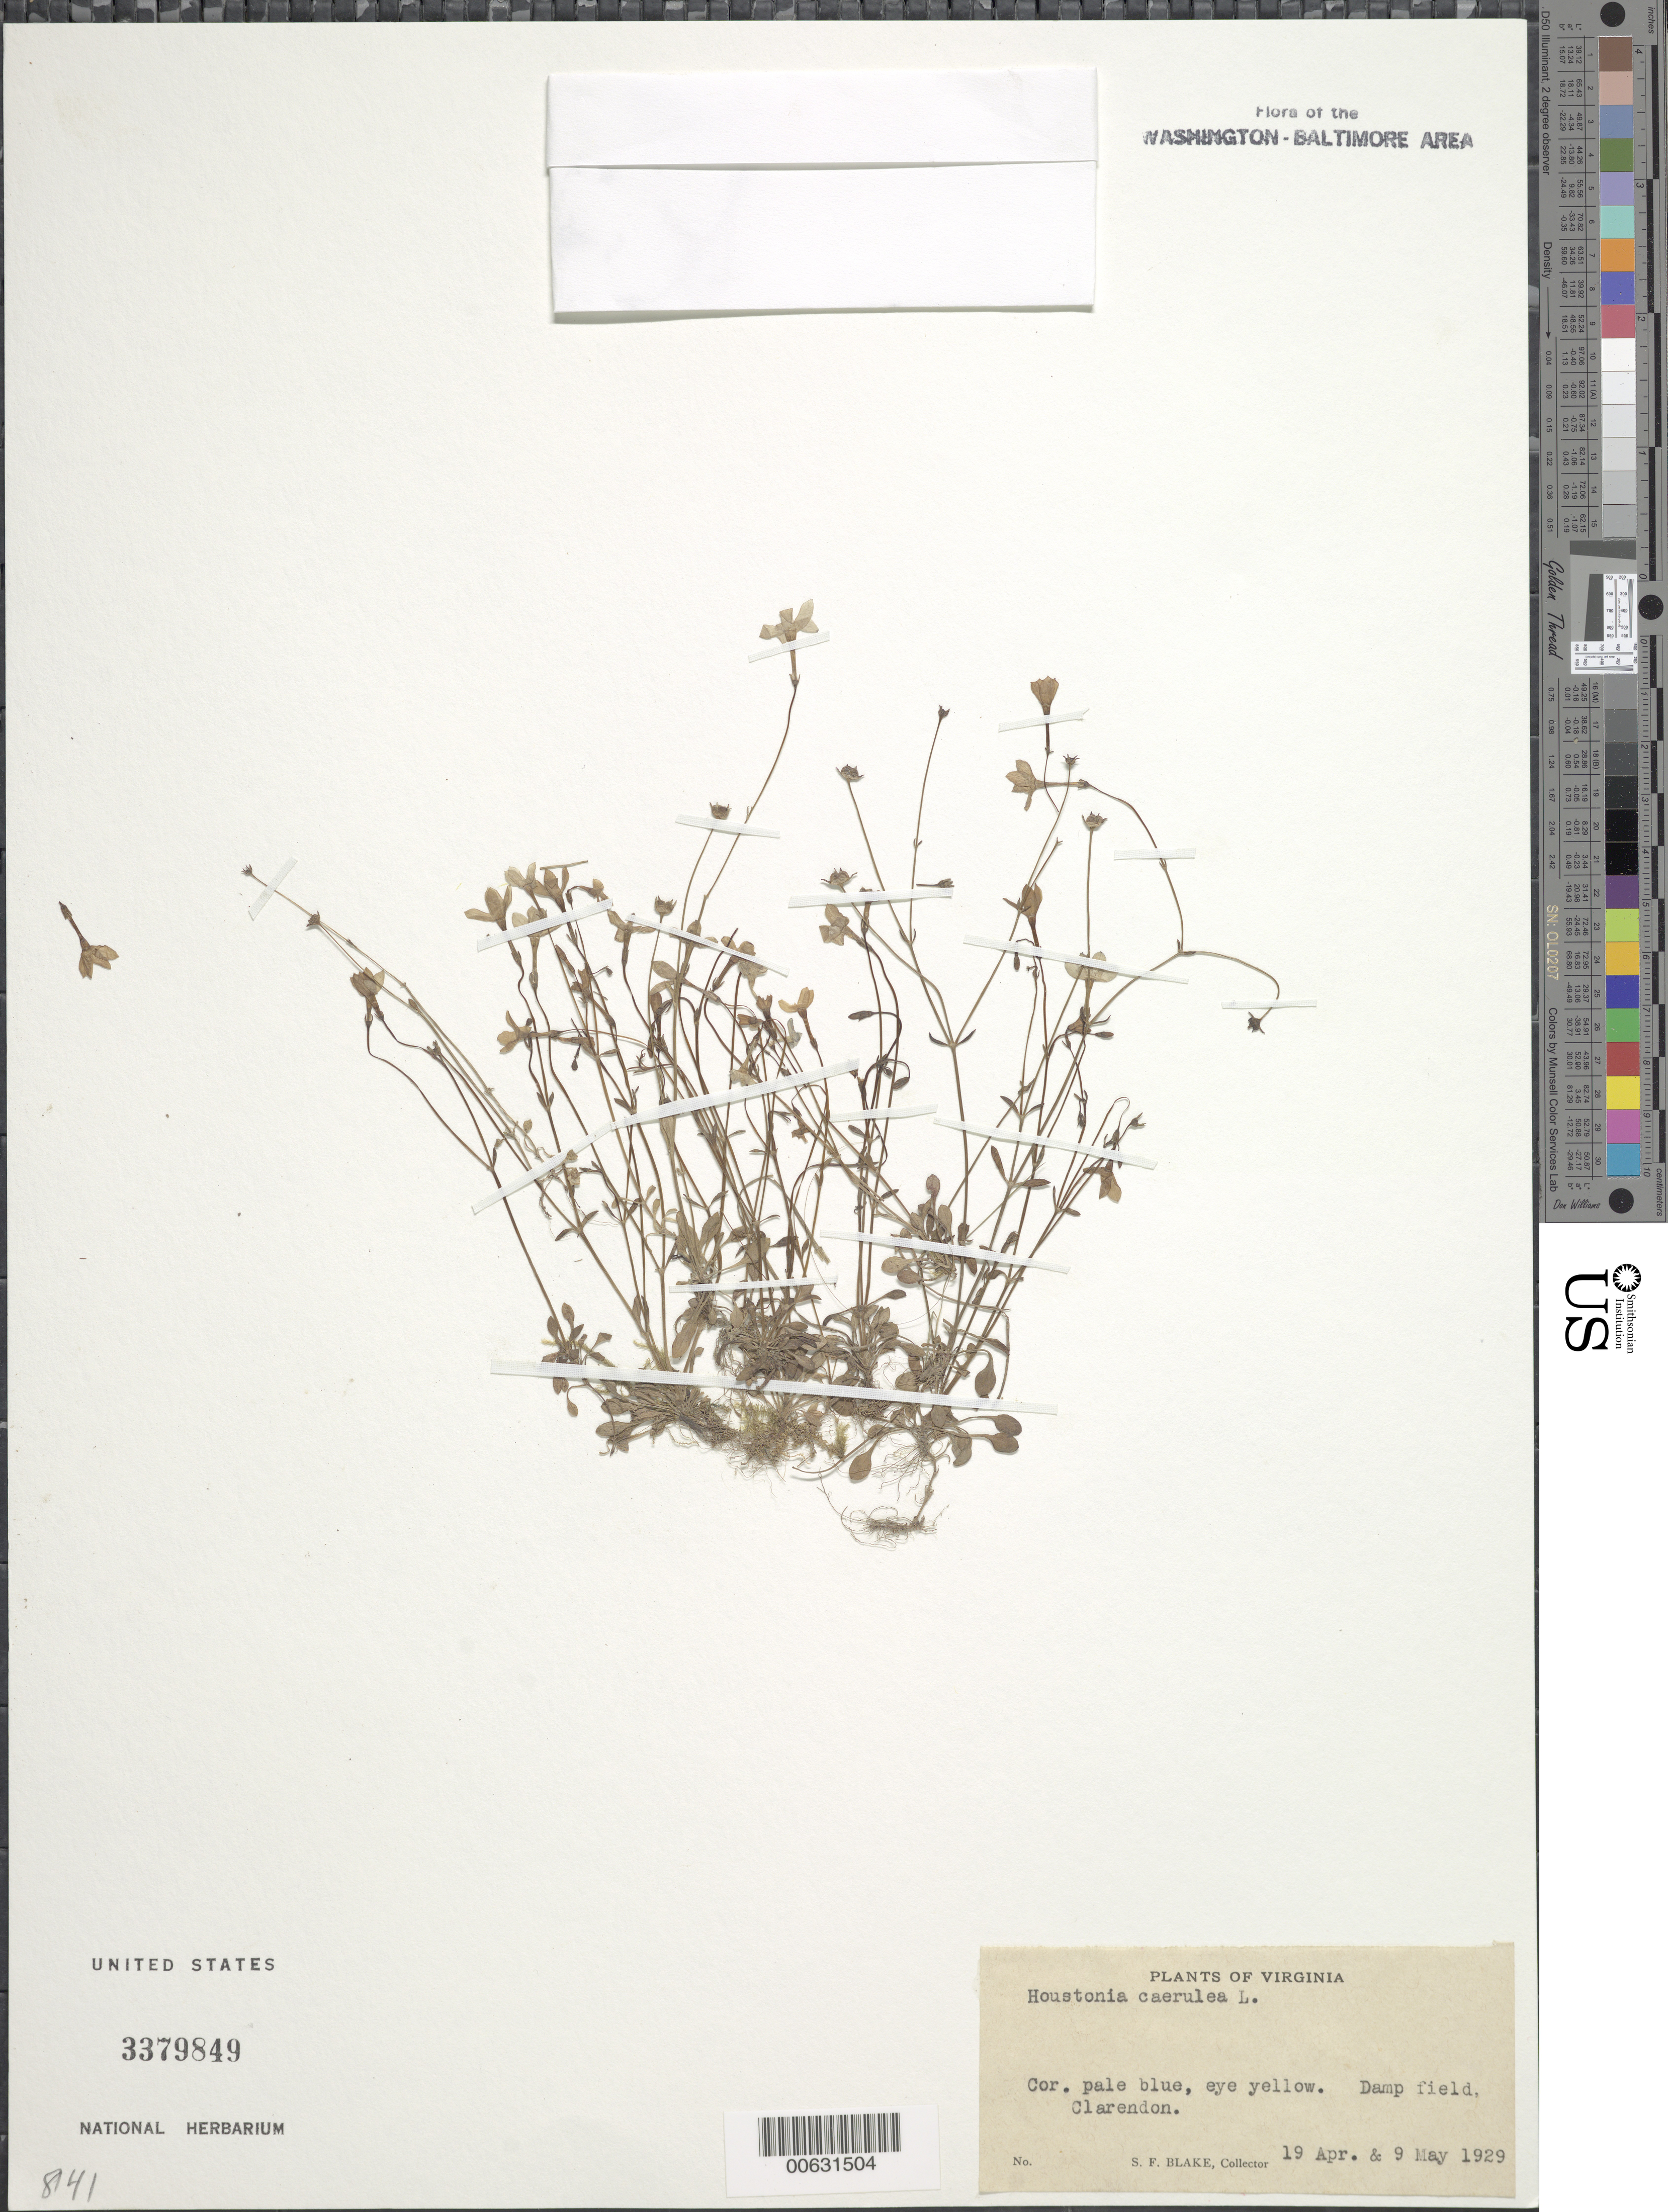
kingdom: Plantae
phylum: Tracheophyta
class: Magnoliopsida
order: Gentianales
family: Rubiaceae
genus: Houstonia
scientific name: Houstonia caerulea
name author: L.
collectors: S. Blake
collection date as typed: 19 Apr 1929 and 09 May 1929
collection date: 1929-04-19,1929-05-09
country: United States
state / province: Virginia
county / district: Arlington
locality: Clarendon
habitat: Damp field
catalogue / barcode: US 3379849